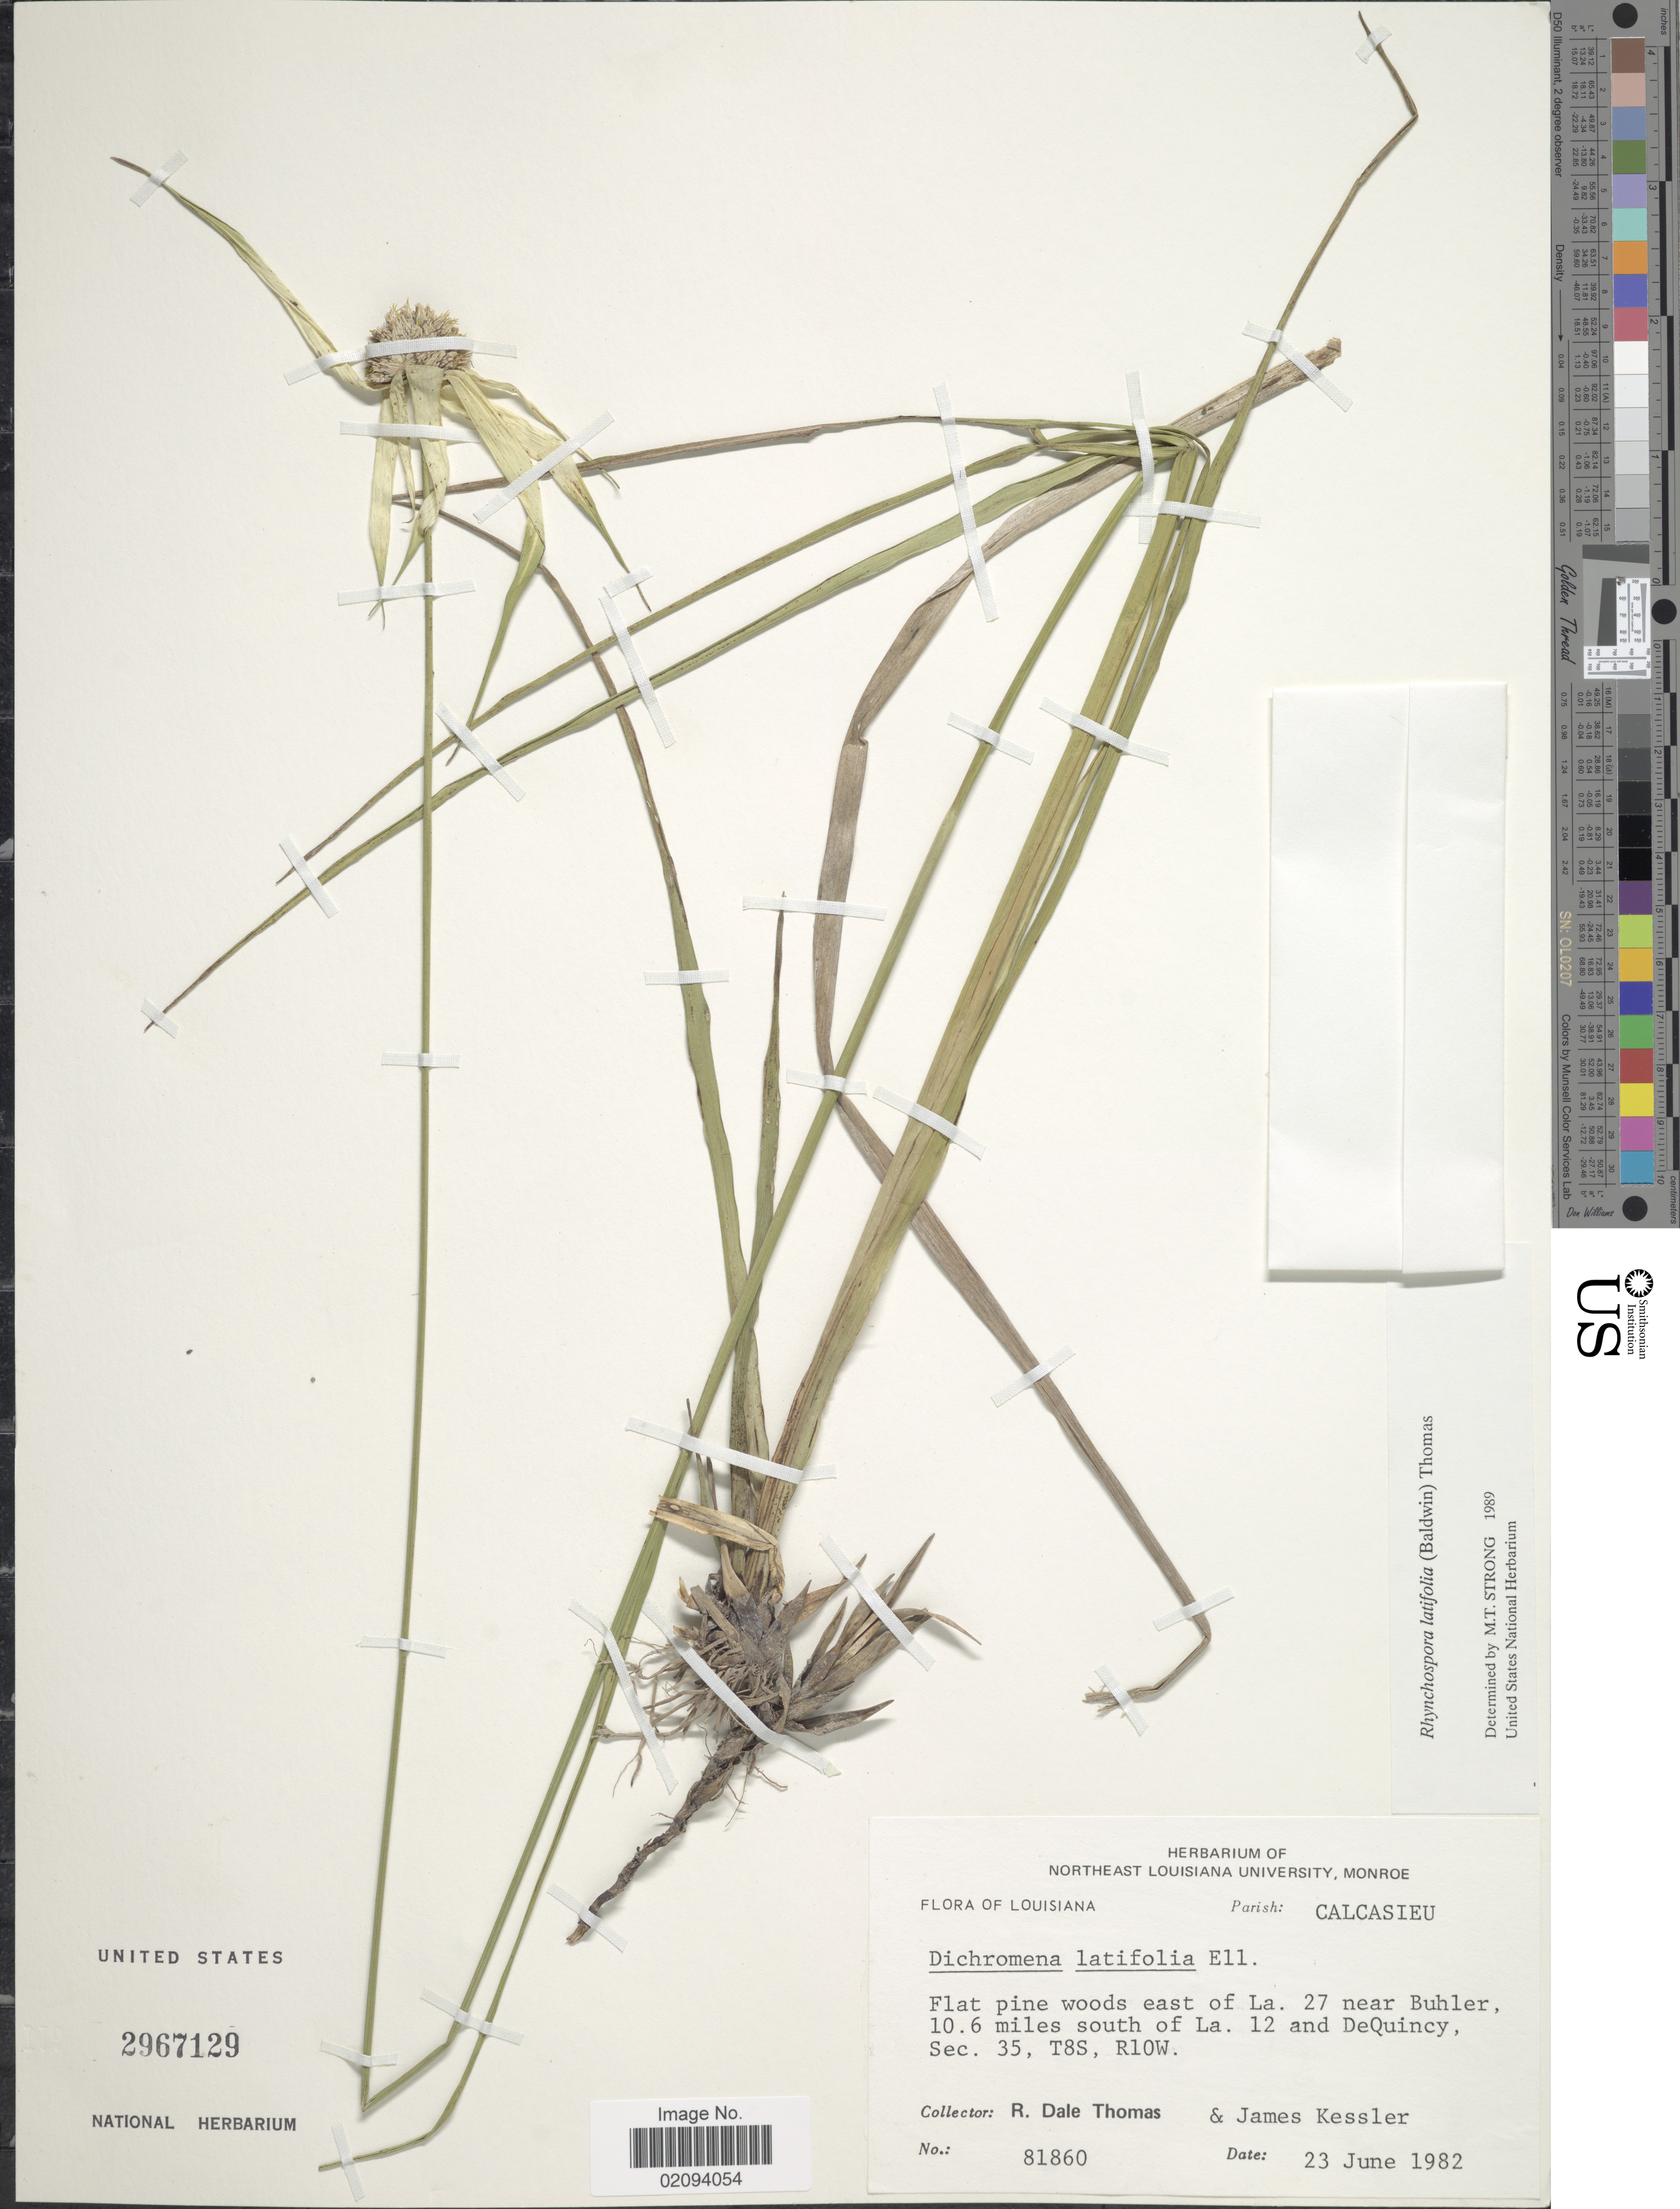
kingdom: Plantae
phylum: Tracheophyta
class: Liliopsida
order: Poales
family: Cyperaceae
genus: Rhynchospora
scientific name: Rhynchospora latifolia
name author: (Baldwin ex Elliott) W.W. Thomas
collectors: R. Thomas & J. W. Kessler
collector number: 81860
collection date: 1982-06-23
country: United States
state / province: Louisiana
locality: Parish: Calcasieu. Flat pine woods east of La. 27 near Buhler, 10.6 miles south of La. 12 and DeQuincy, Sec. 35, T8S, R10W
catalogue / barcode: US 2967129